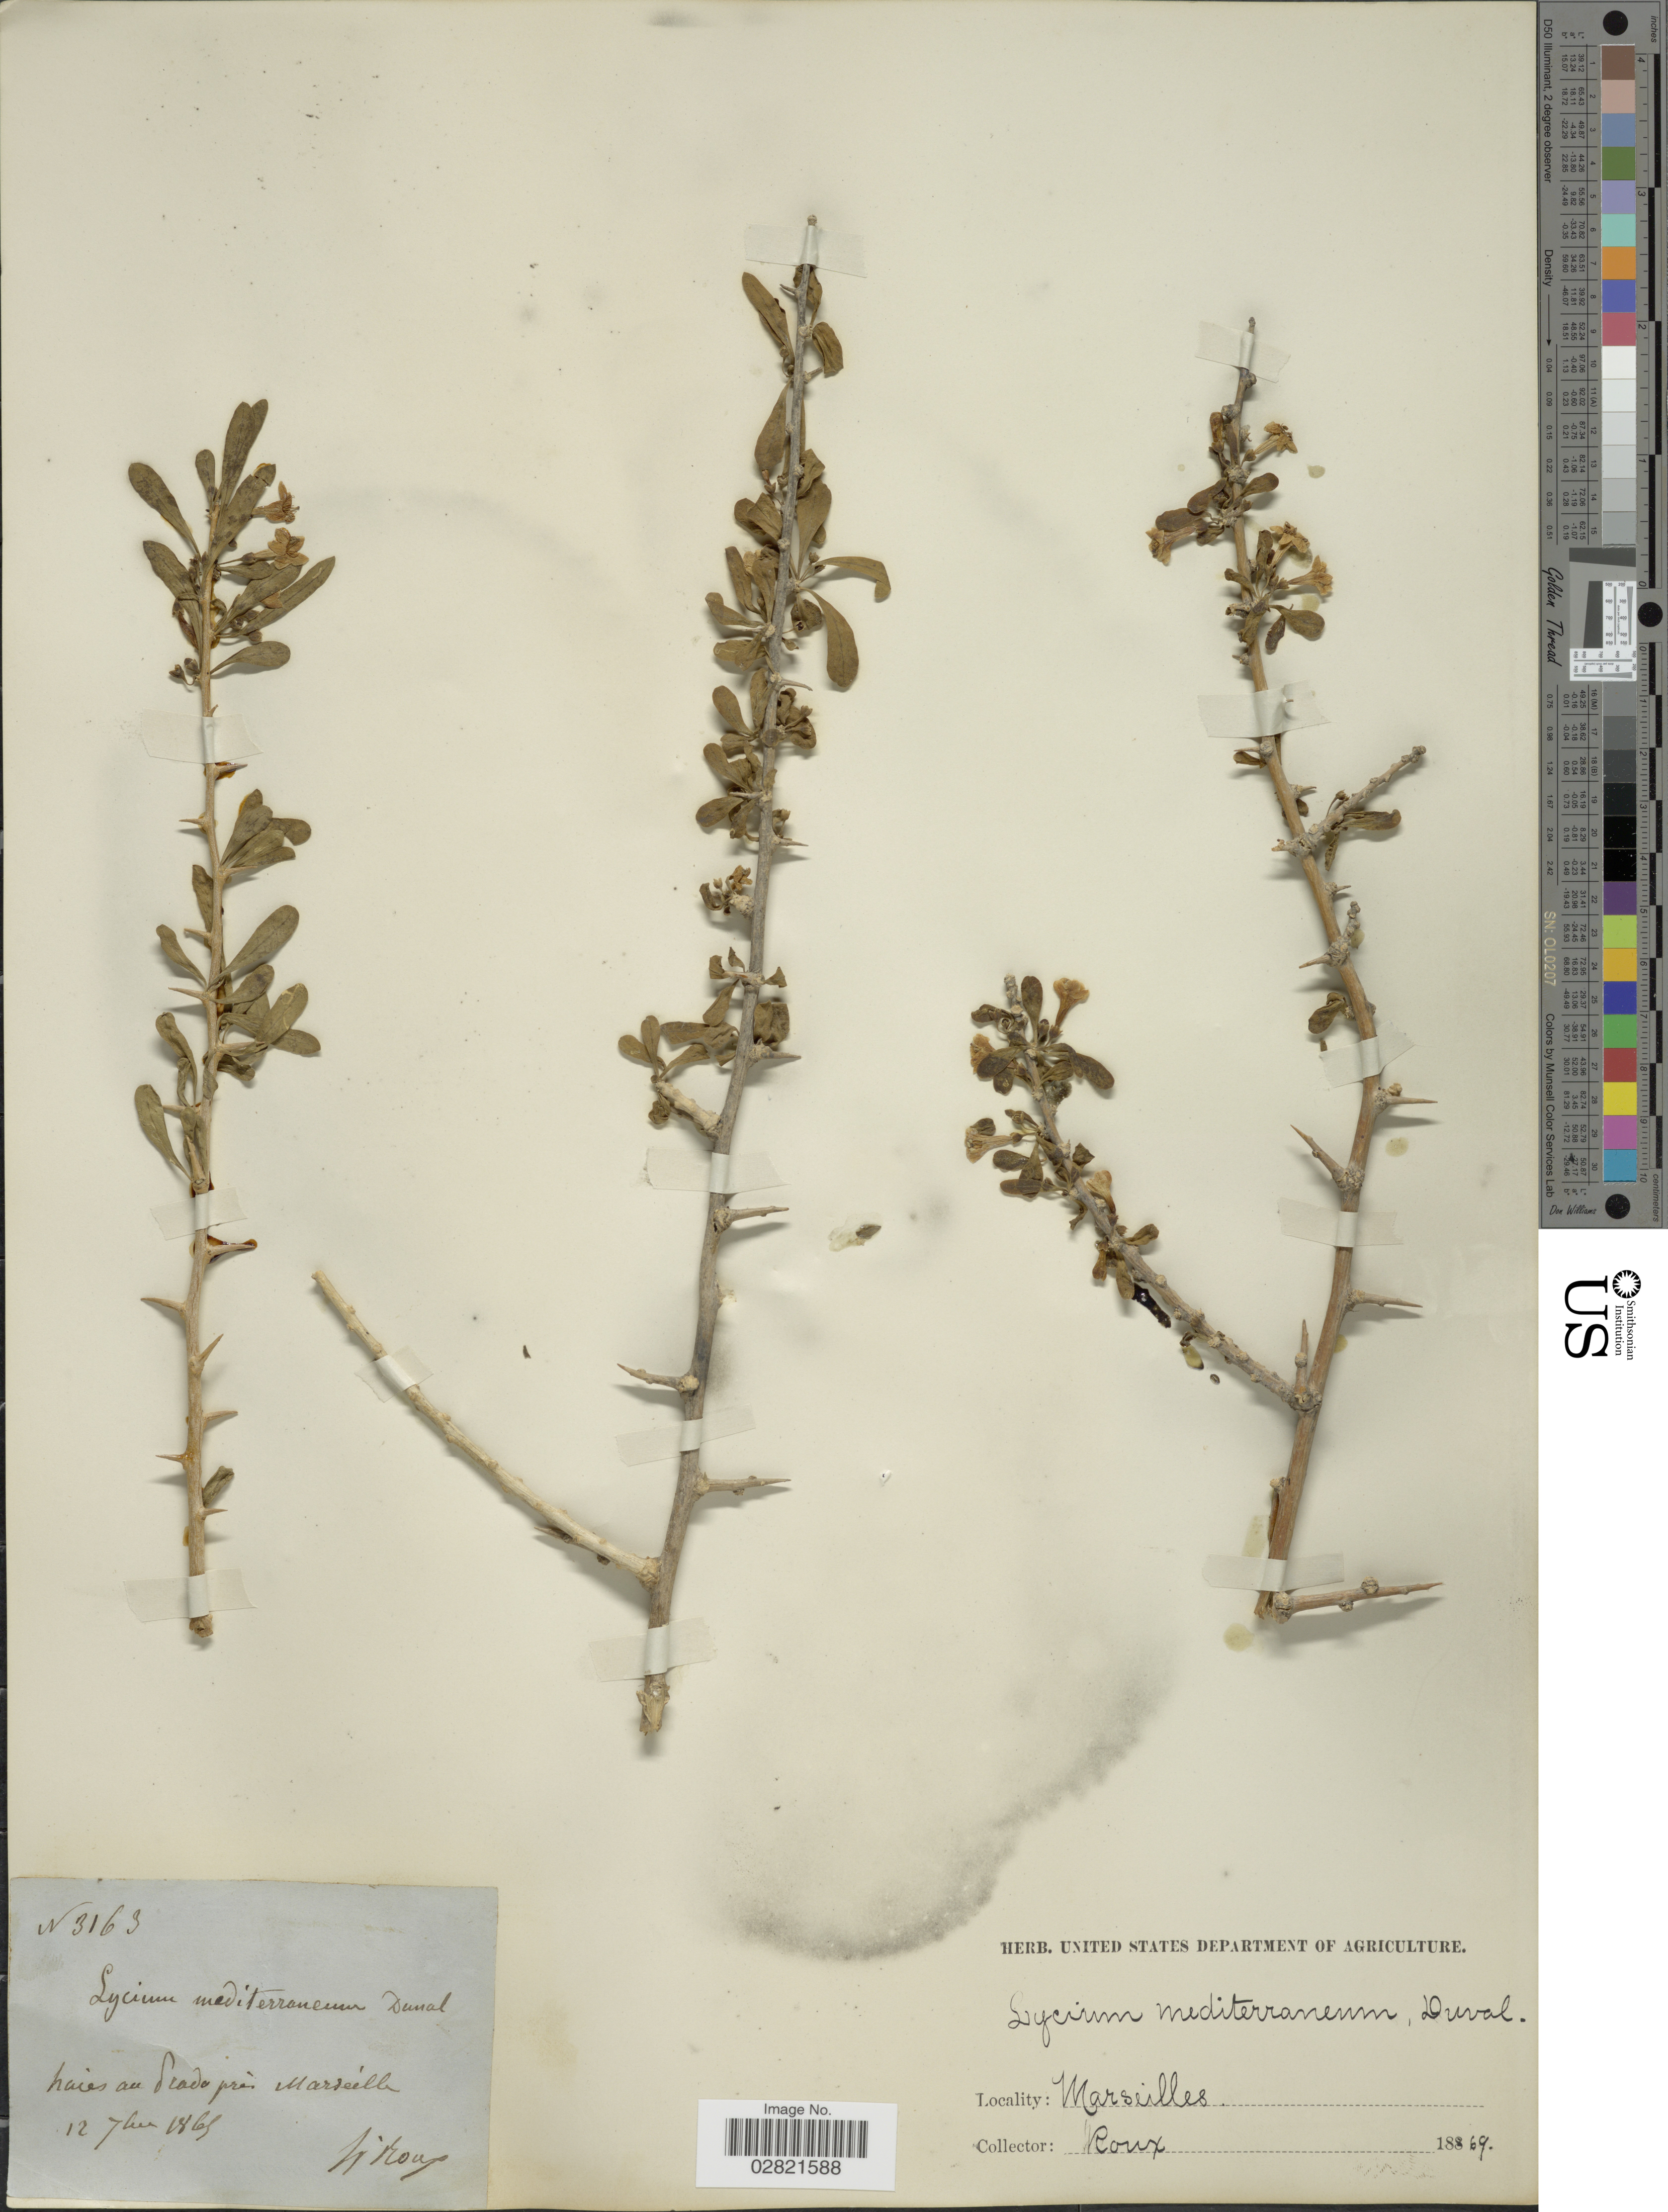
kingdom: Plantae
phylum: Tracheophyta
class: Magnoliopsida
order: Solanales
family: Solanaceae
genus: Lycium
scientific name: Lycium mediterraneum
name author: Dunal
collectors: N. Roux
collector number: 3163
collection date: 1865-09-12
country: France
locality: Haies au Prado près Marseille.